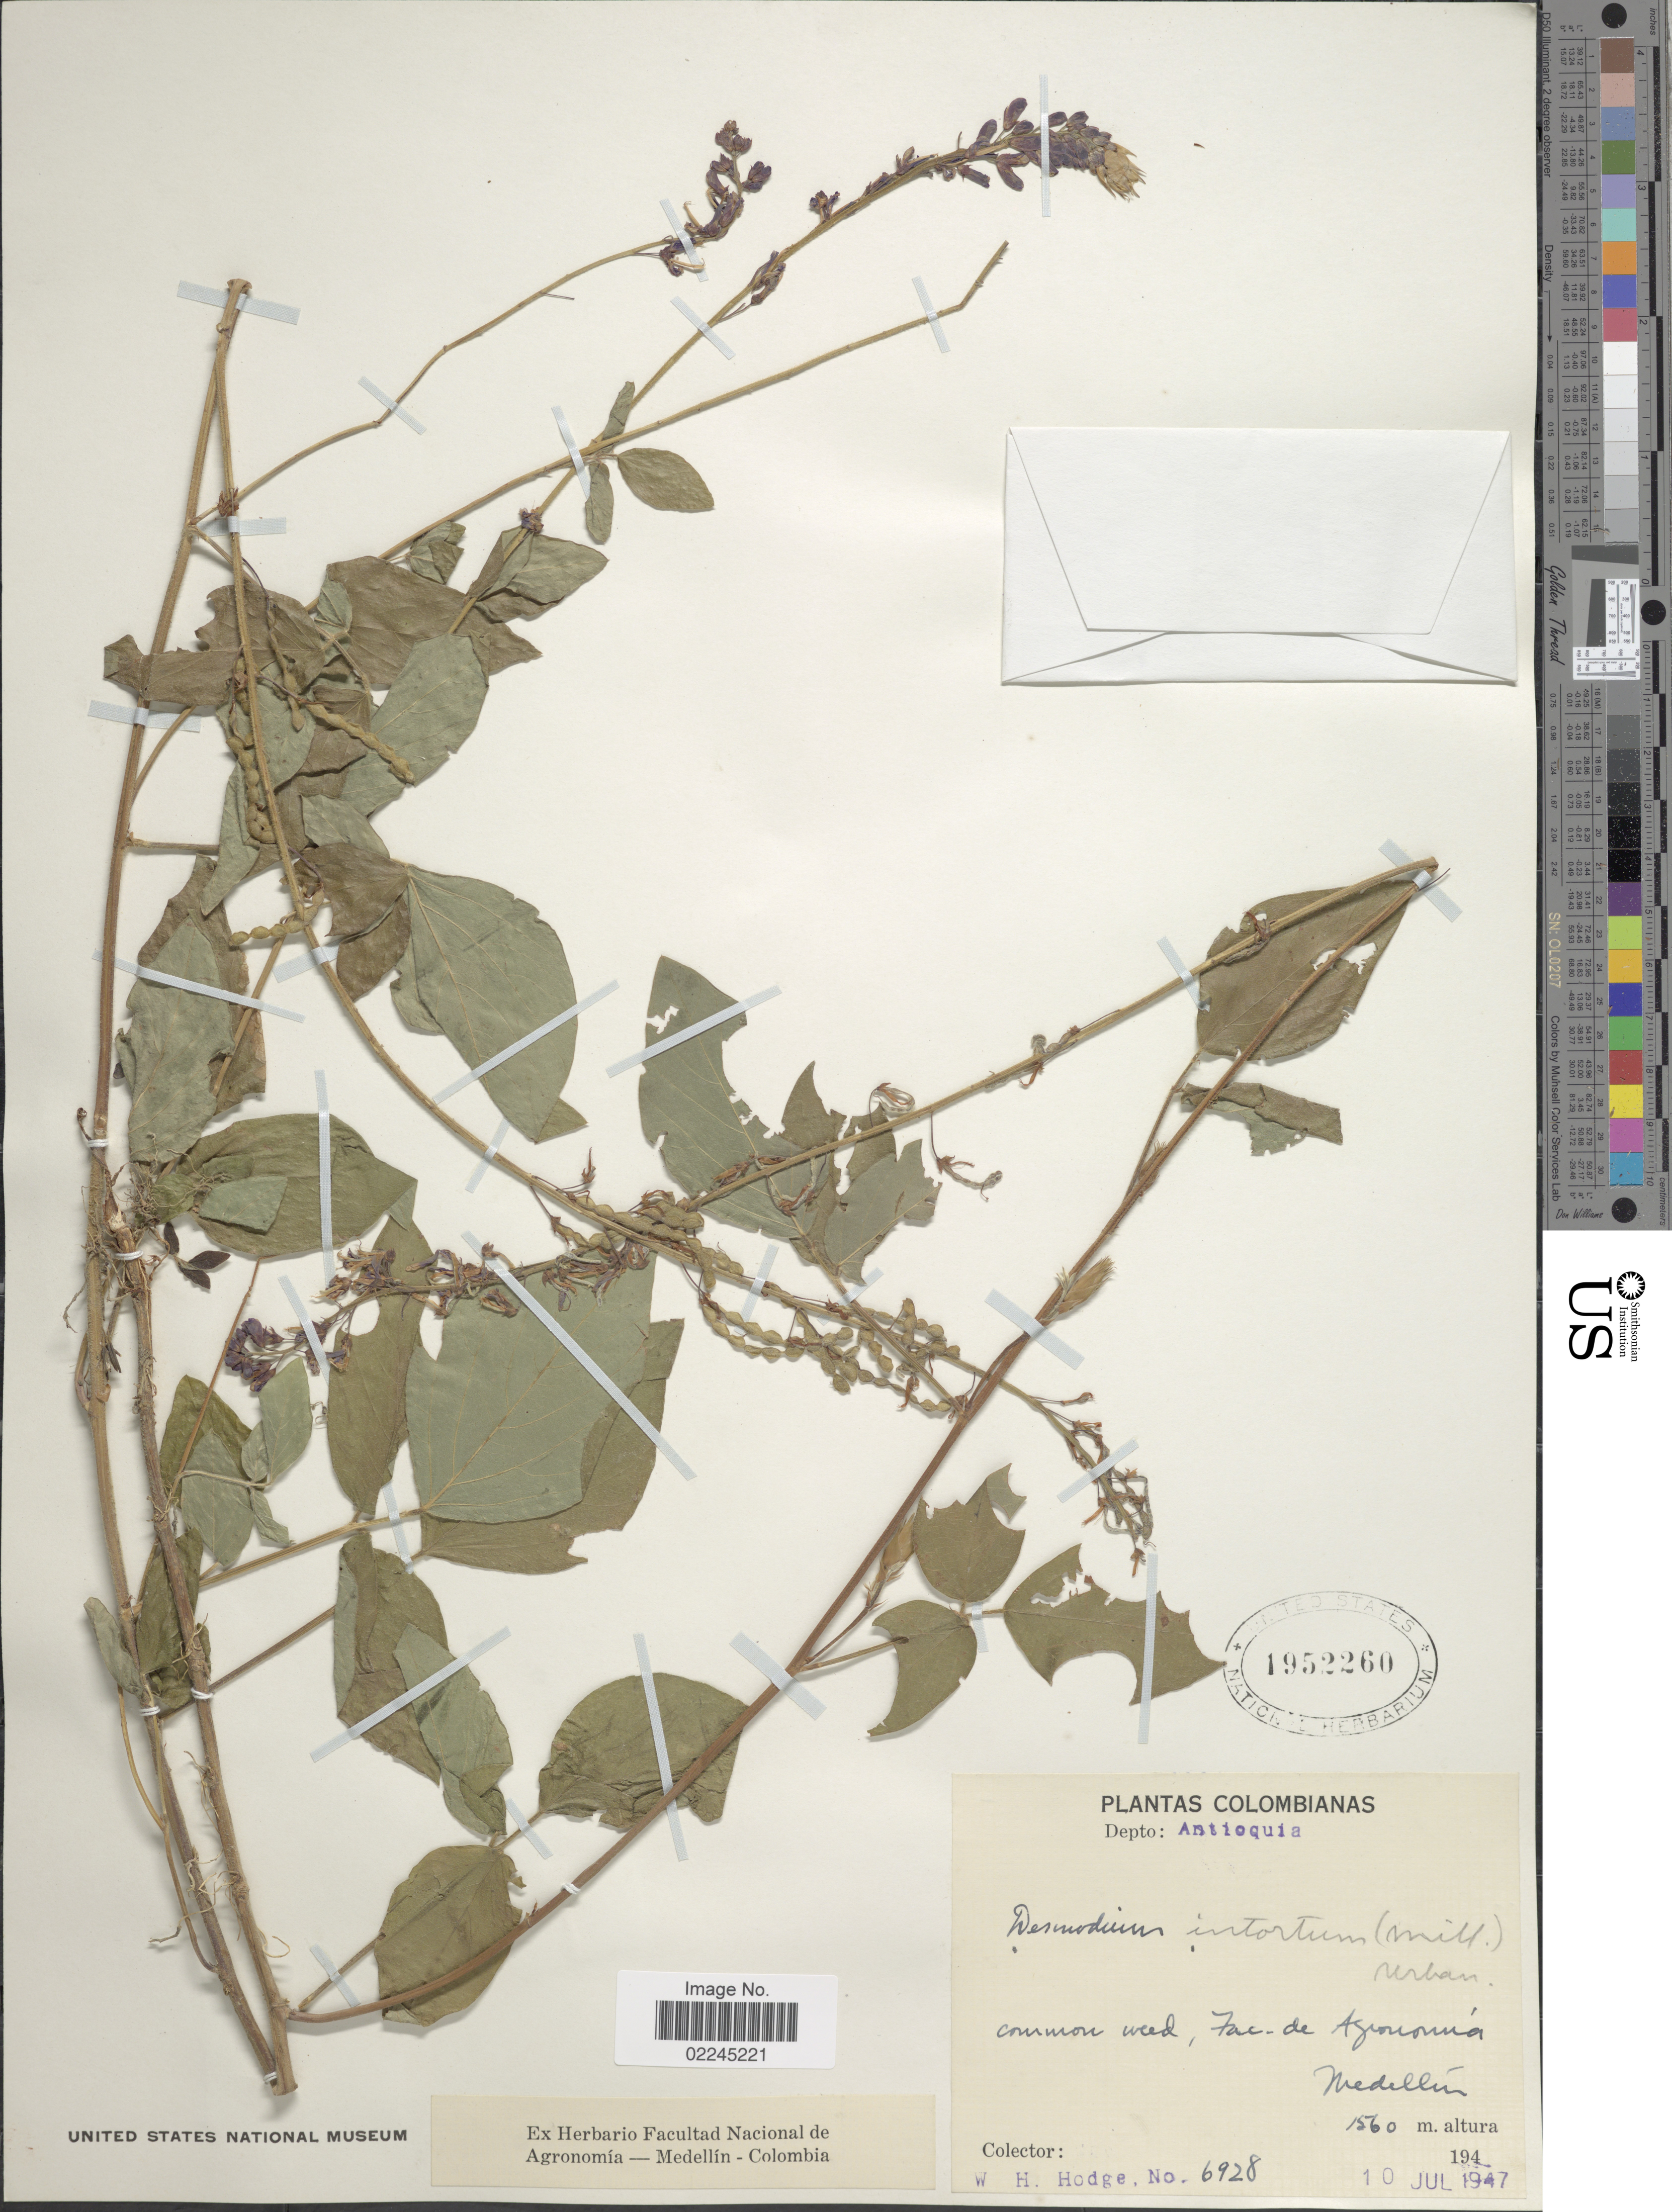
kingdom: Plantae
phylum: Tracheophyta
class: Magnoliopsida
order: Fabales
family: Fabaceae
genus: Desmodium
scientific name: Desmodium intortum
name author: (Mill.) Urb.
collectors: W. Hodge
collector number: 6928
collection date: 1947-07-10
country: Colombia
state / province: Antioquia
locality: Depto: Antioquia. Common weed, Fac-de Agronomia Medellin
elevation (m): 1560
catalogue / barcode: US 1952260